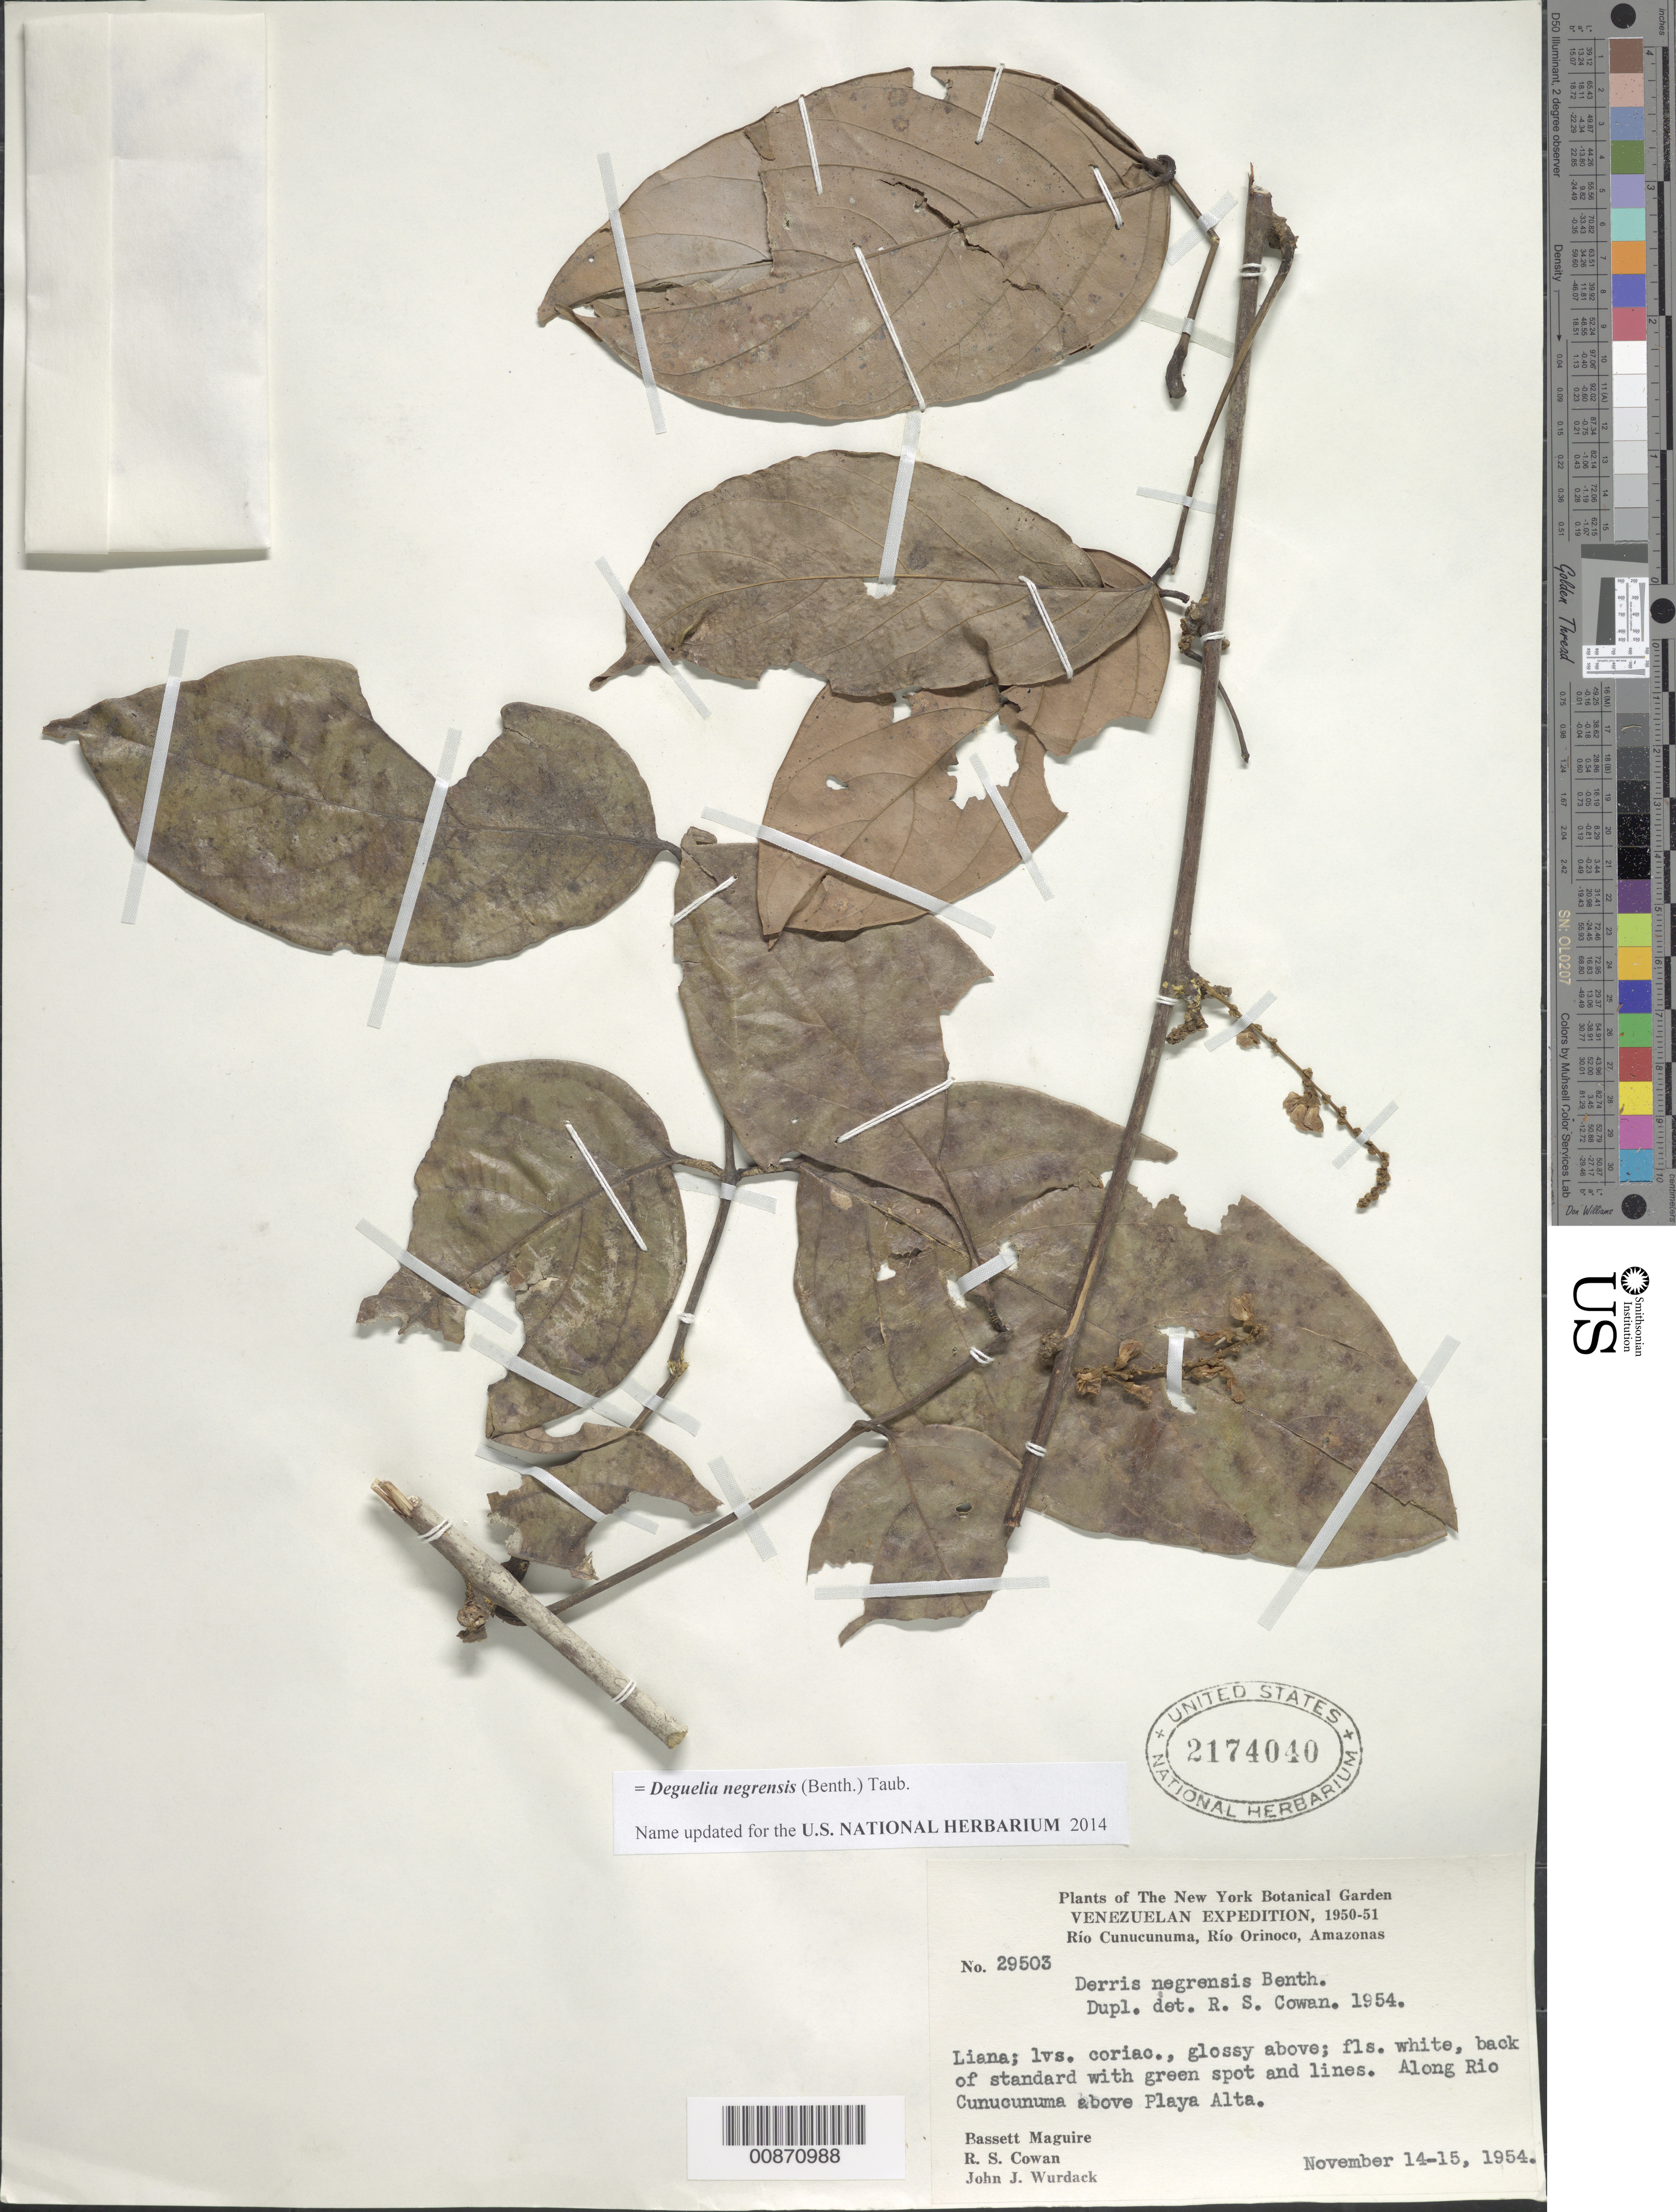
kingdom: Plantae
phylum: Tracheophyta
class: Magnoliopsida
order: Fabales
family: Fabaceae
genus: Deguelia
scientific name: Deguelia negrensis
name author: (Benth.) Taub.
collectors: B. Maguire, R. S. Cowan & J. J. Wurdack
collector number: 29503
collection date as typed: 14-Nov-50 to 15-Nov-54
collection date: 1950-11-14/1954-11-15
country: Venezuela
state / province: Amazonas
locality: Río Cunucunuma, Playa Alta, above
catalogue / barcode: US 2174040